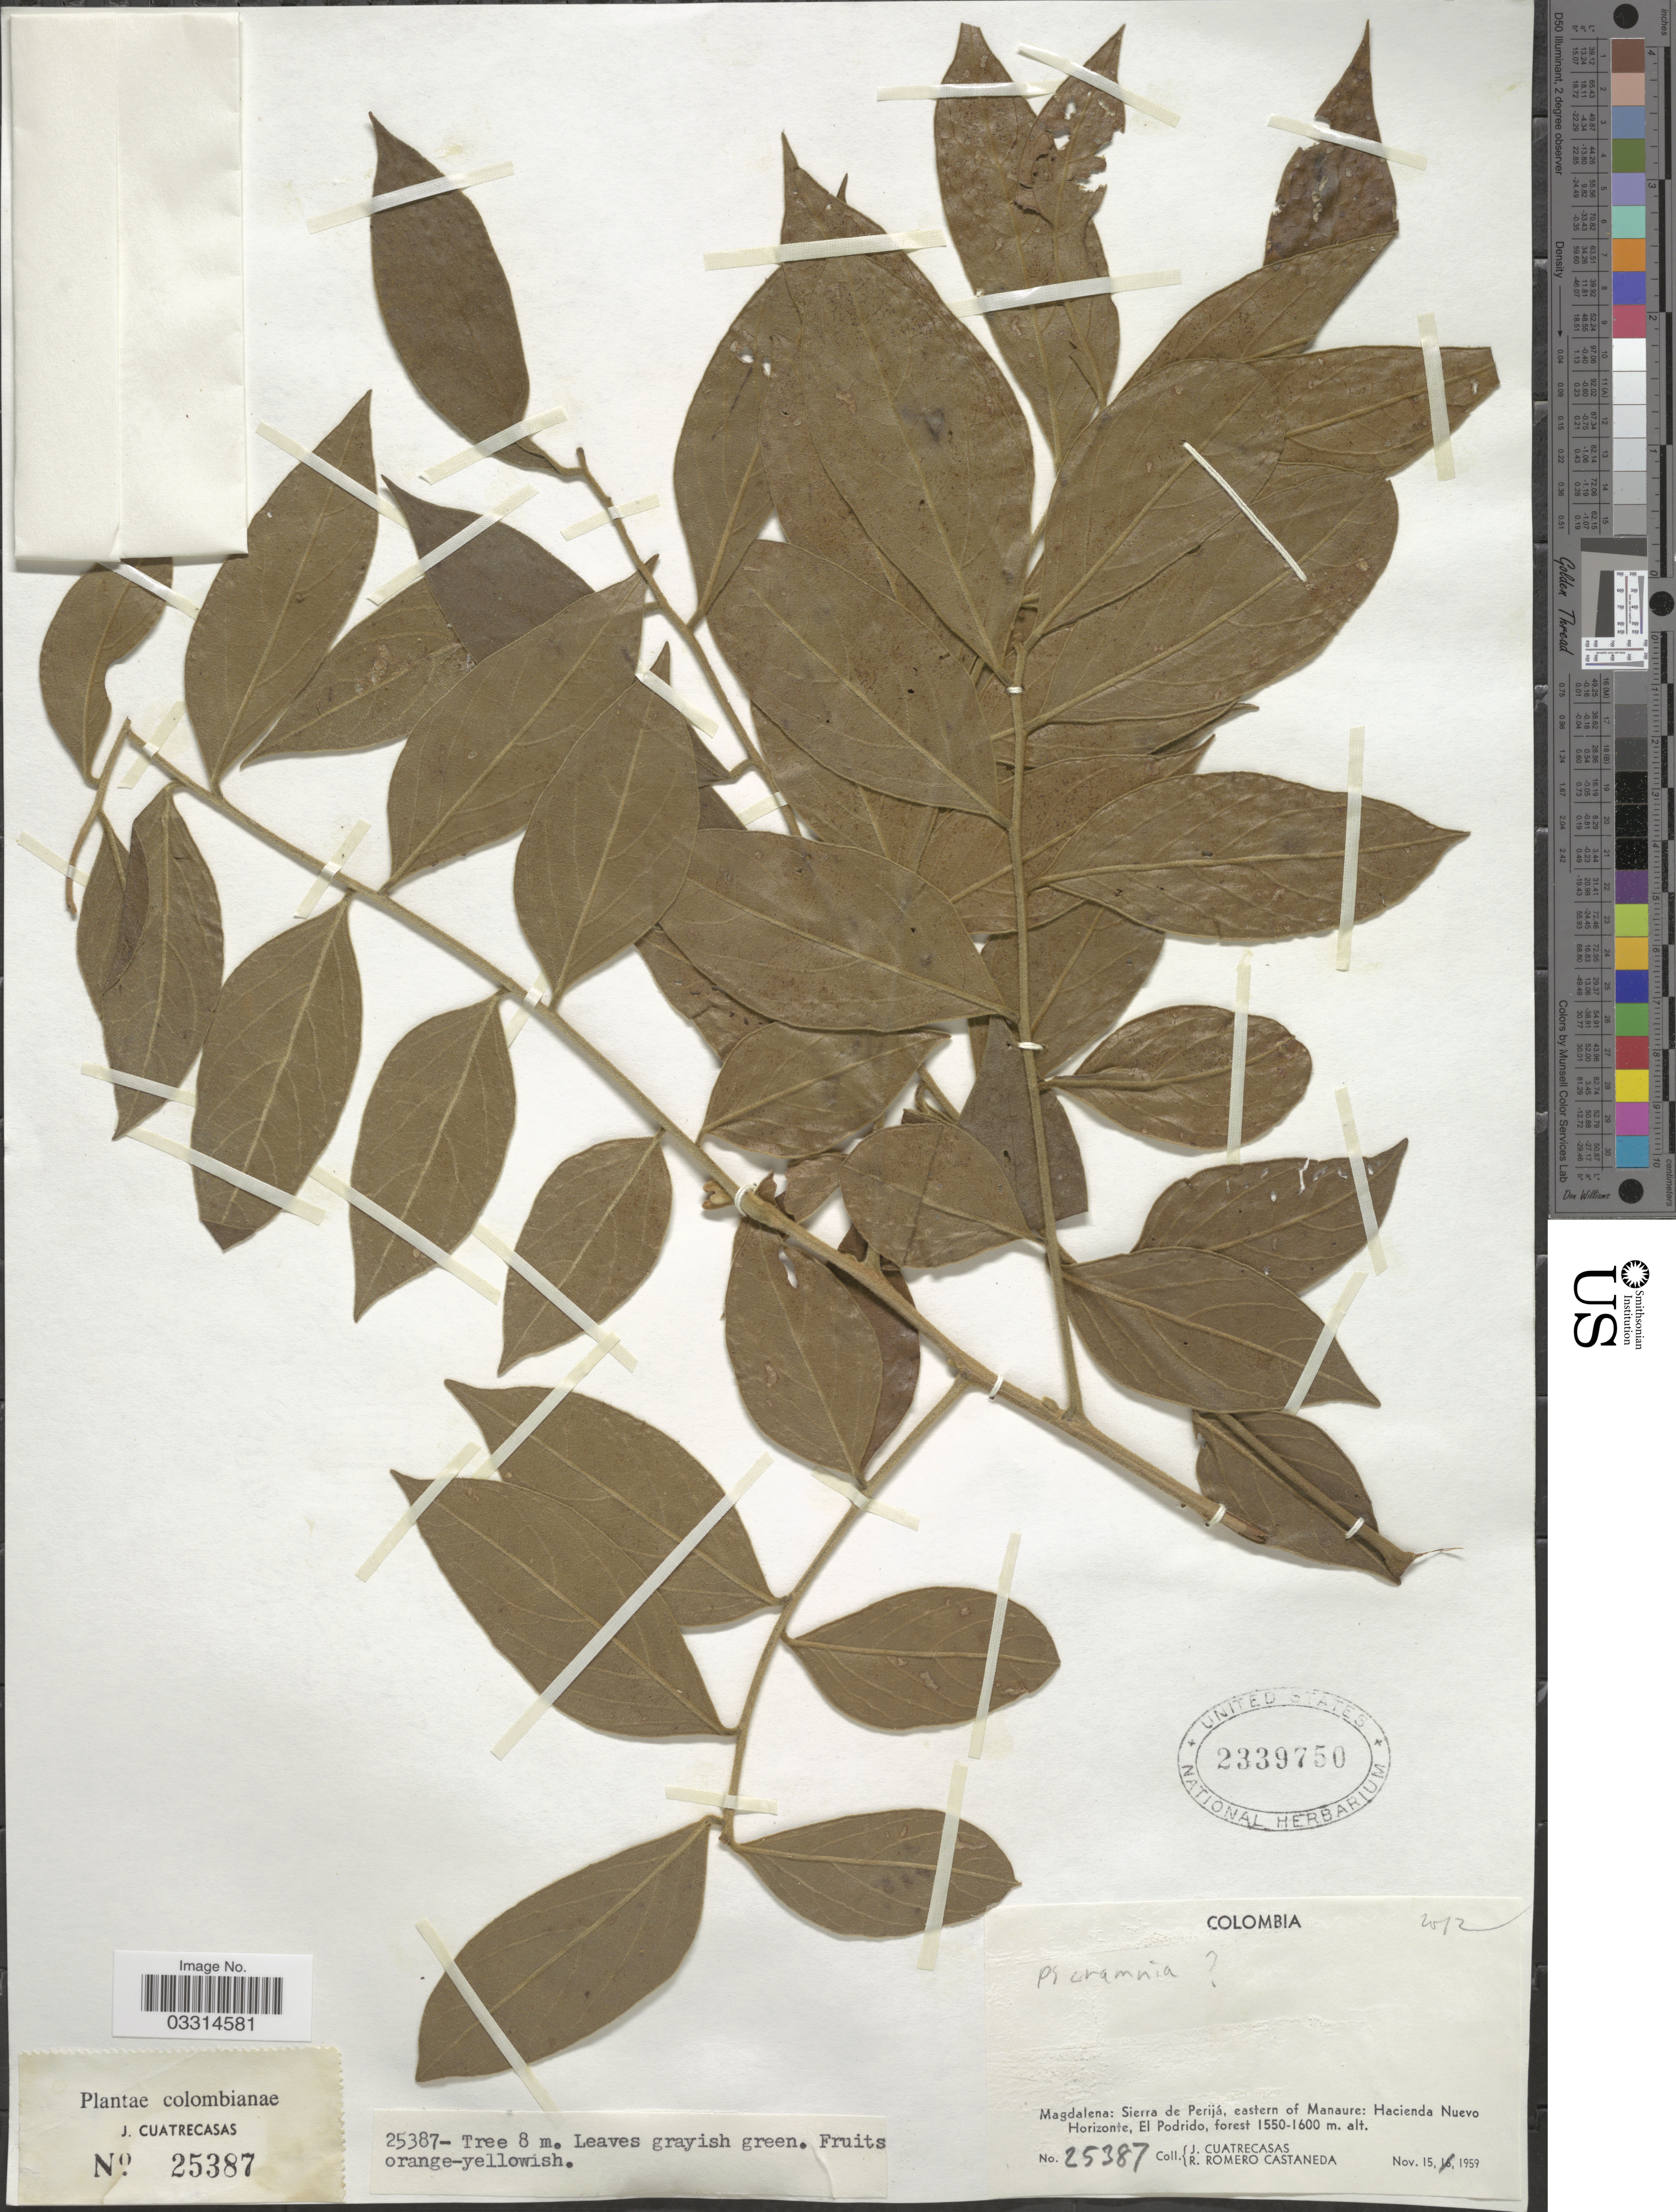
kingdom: Plantae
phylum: Tracheophyta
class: Magnoliopsida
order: Picramniales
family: Picramniaceae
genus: Picramnia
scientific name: Picramnia sp.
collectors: J. Cuatrecasas & R. Romero Castañeda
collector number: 25387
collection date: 1959-11-15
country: Colombia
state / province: Magdalena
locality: Sierra de Perijá, eastern of Manaure: Hacienda Nuevo Horizonte, El Podrido.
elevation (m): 1550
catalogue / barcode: US 2339750